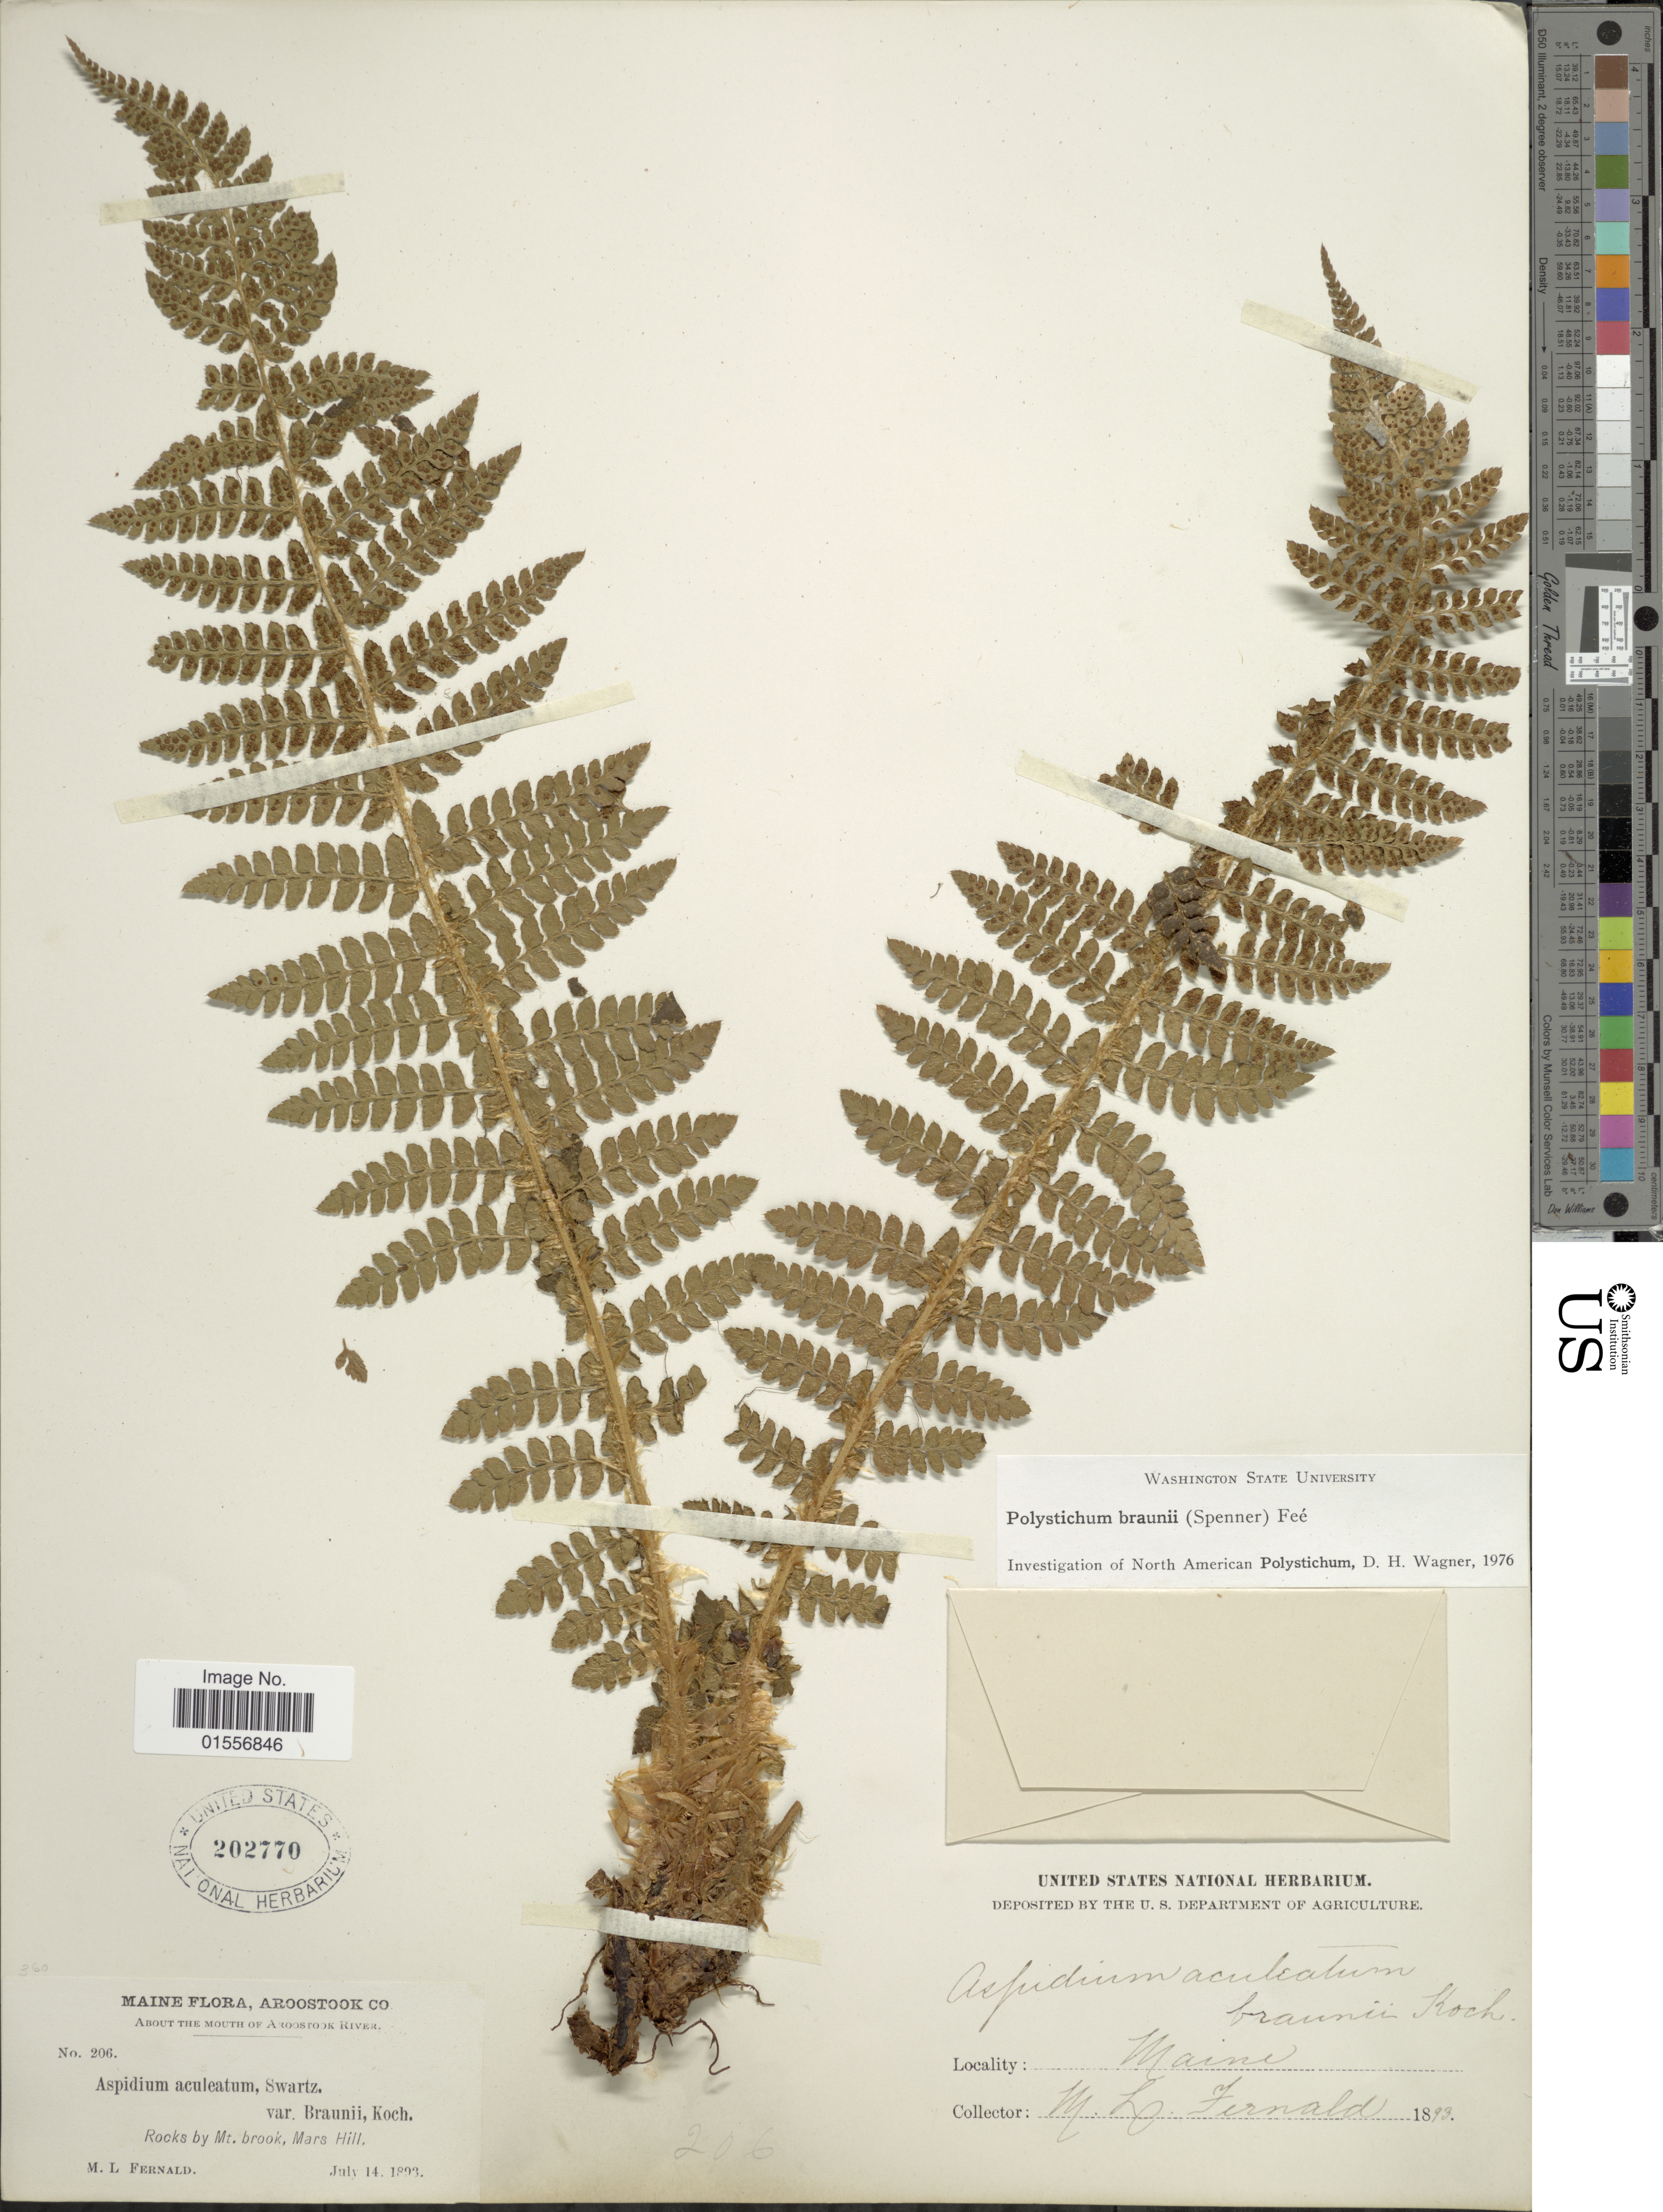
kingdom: Plantae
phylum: Tracheophyta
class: Polypodiopsida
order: Polypodiales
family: Dryopteridaceae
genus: Polystichum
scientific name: Polystichum braunii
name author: (Spenn.) Fée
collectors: M. L. Fernald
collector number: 206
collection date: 1893-07-14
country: United States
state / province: Maine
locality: Rocks by Mt. brook, Mars Hill, Aroostook Co., about the mouth of Aroostook River.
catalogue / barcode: US 202770